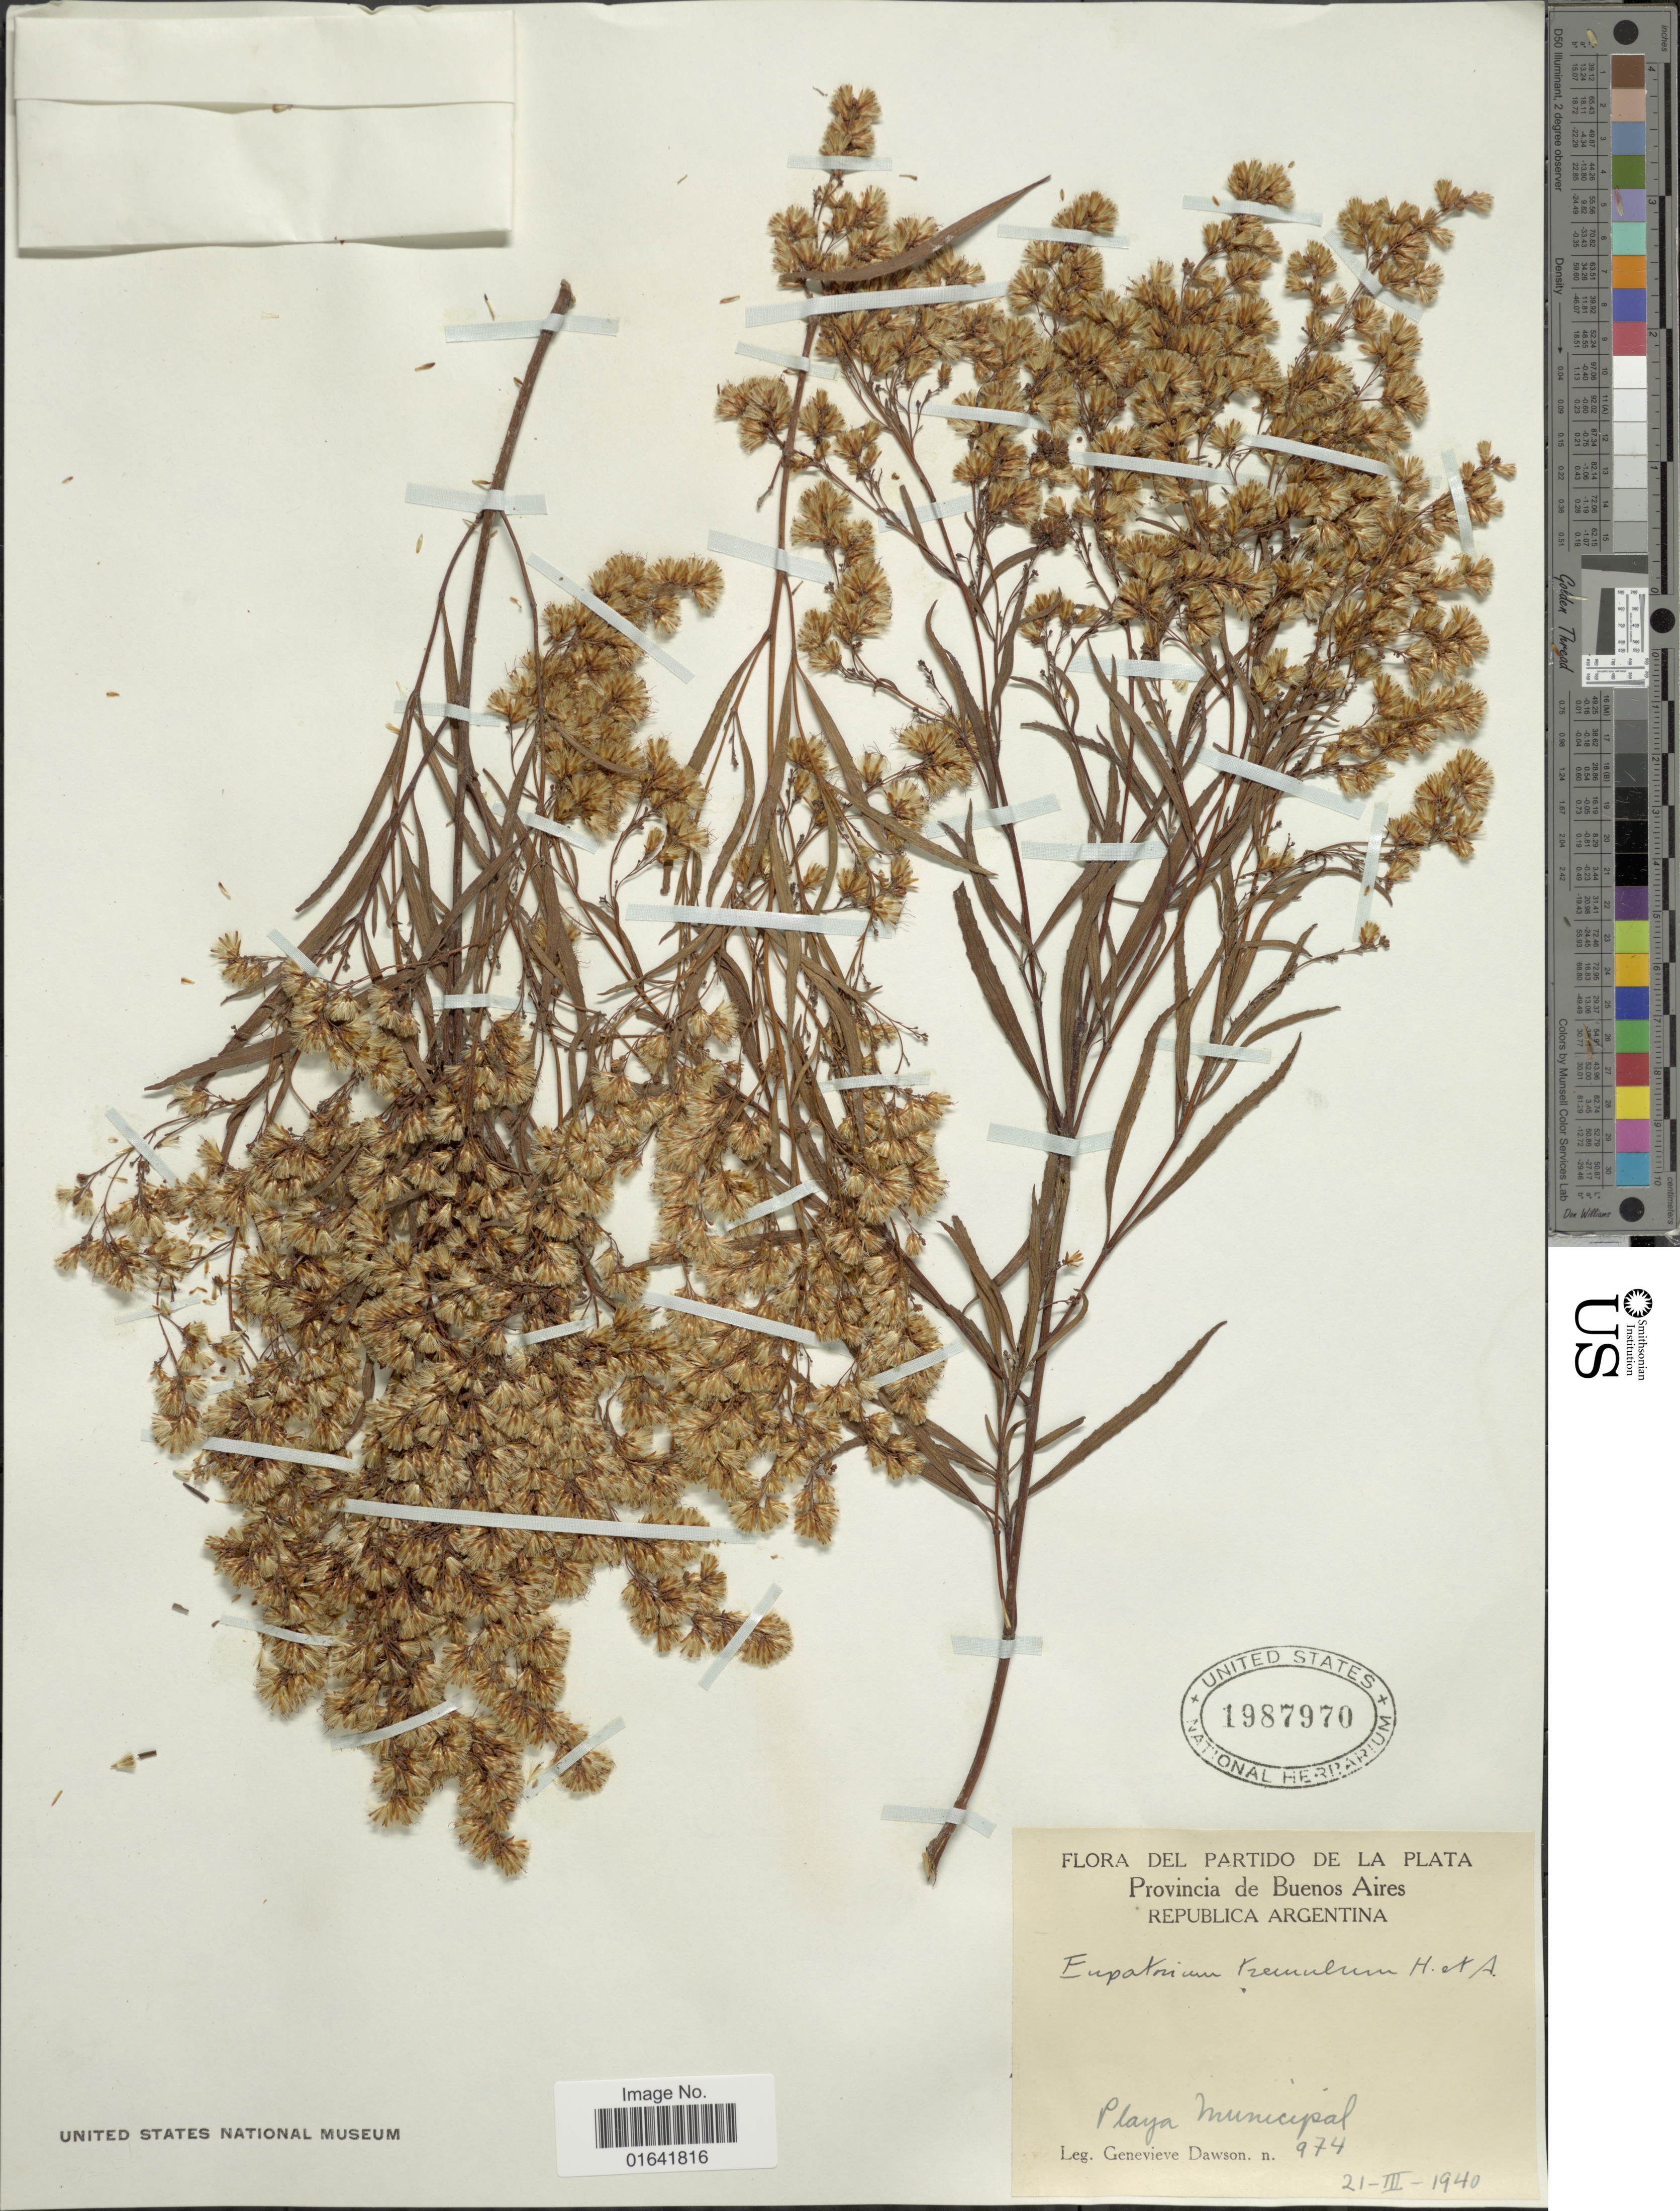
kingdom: Plantae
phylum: Tracheophyta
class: Magnoliopsida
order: Asterales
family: Asteraceae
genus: Raulinoreitzia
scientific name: Raulinoreitzia tremula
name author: (Hook. & Arn.) R.M. King & H. Rob.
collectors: G. Dawson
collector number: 974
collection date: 1940-03-21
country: Argentina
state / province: Buenos Aires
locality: Partido de La Plata, Playa Municipal.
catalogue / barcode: US 1987970